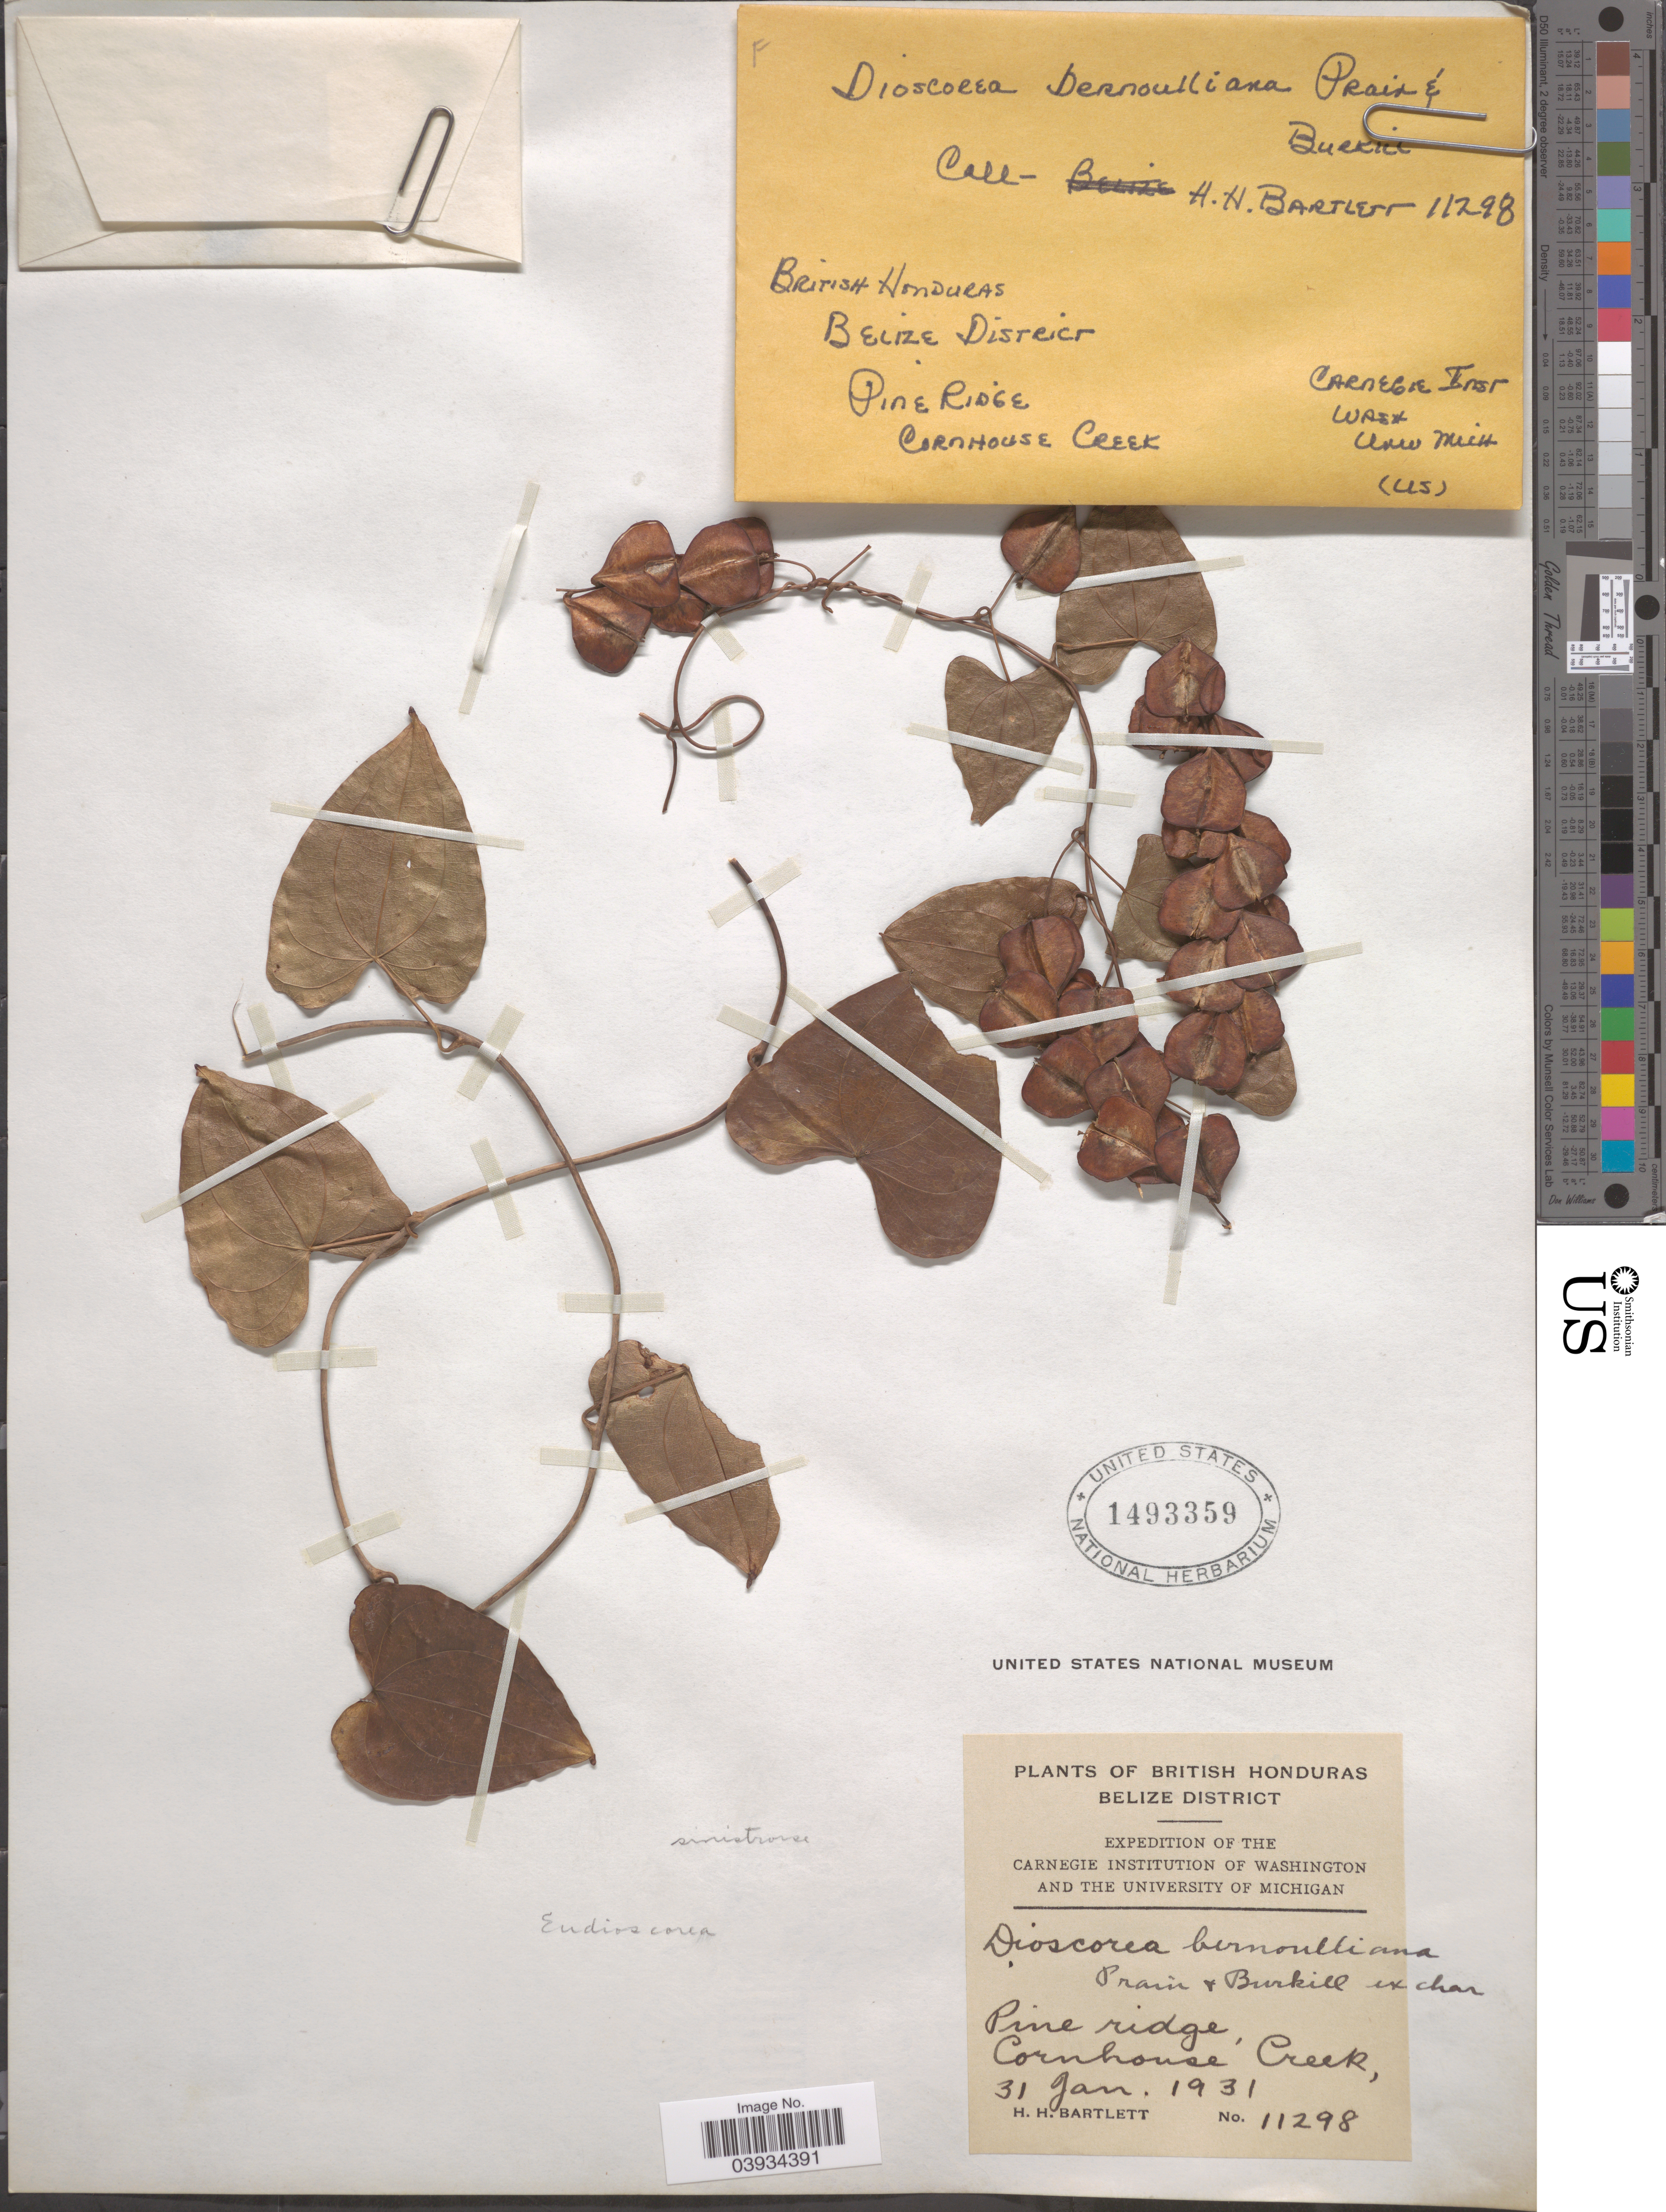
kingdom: Plantae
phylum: Tracheophyta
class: Liliopsida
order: Dioscoreales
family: Dioscoreaceae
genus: Dioscorea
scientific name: Dioscorea bernoulliana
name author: Prain & Burkill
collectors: H. H. Bartlett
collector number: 11298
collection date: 1931-01-31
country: Belize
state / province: Belize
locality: British Honduras. Belize District. Pine ridge, Cornhouse Creek.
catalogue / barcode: US 1493359